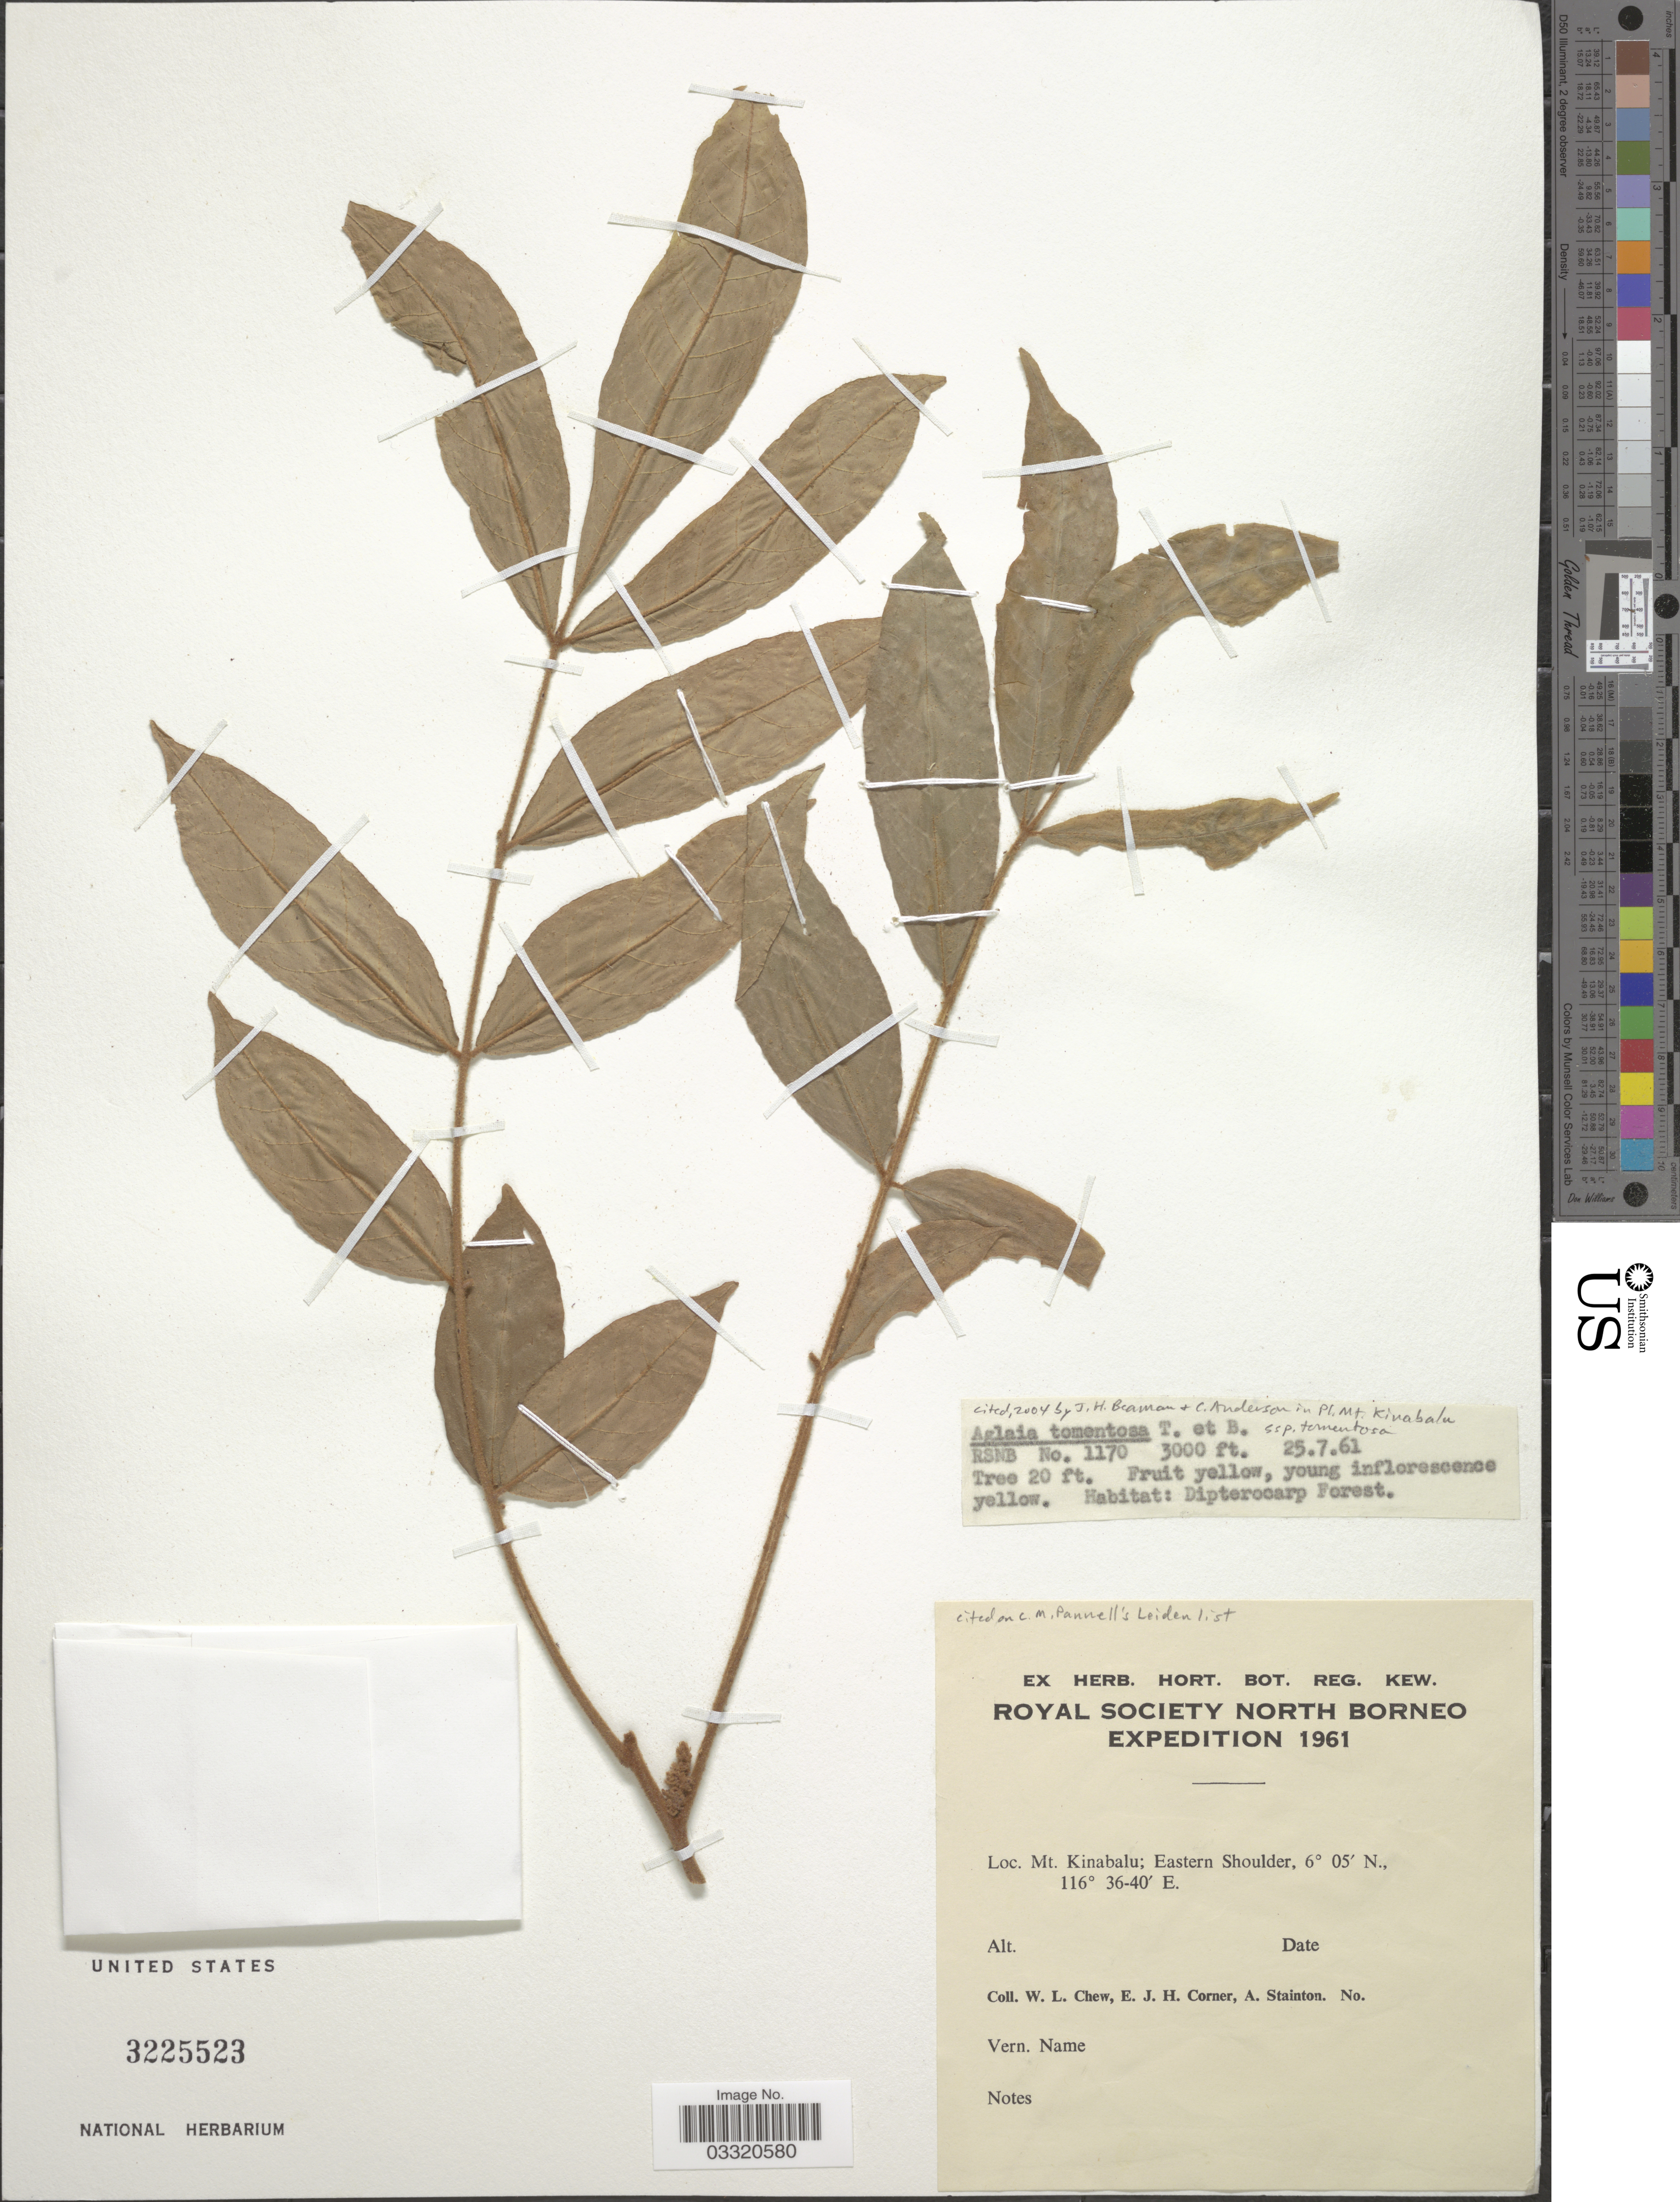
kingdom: Plantae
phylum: Tracheophyta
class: Magnoliopsida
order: Sapindales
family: Meliaceae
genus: Aglaia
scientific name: Aglaia tomentosa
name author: Teijsm. & Binn.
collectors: W. Chew, E. Corner & A. Stainton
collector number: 1170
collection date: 1961-07-25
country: Malaysia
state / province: Sabah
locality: North Borneo. Mt. Kinabalu; Eastern Shoulder.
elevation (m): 914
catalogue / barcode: US 3225523